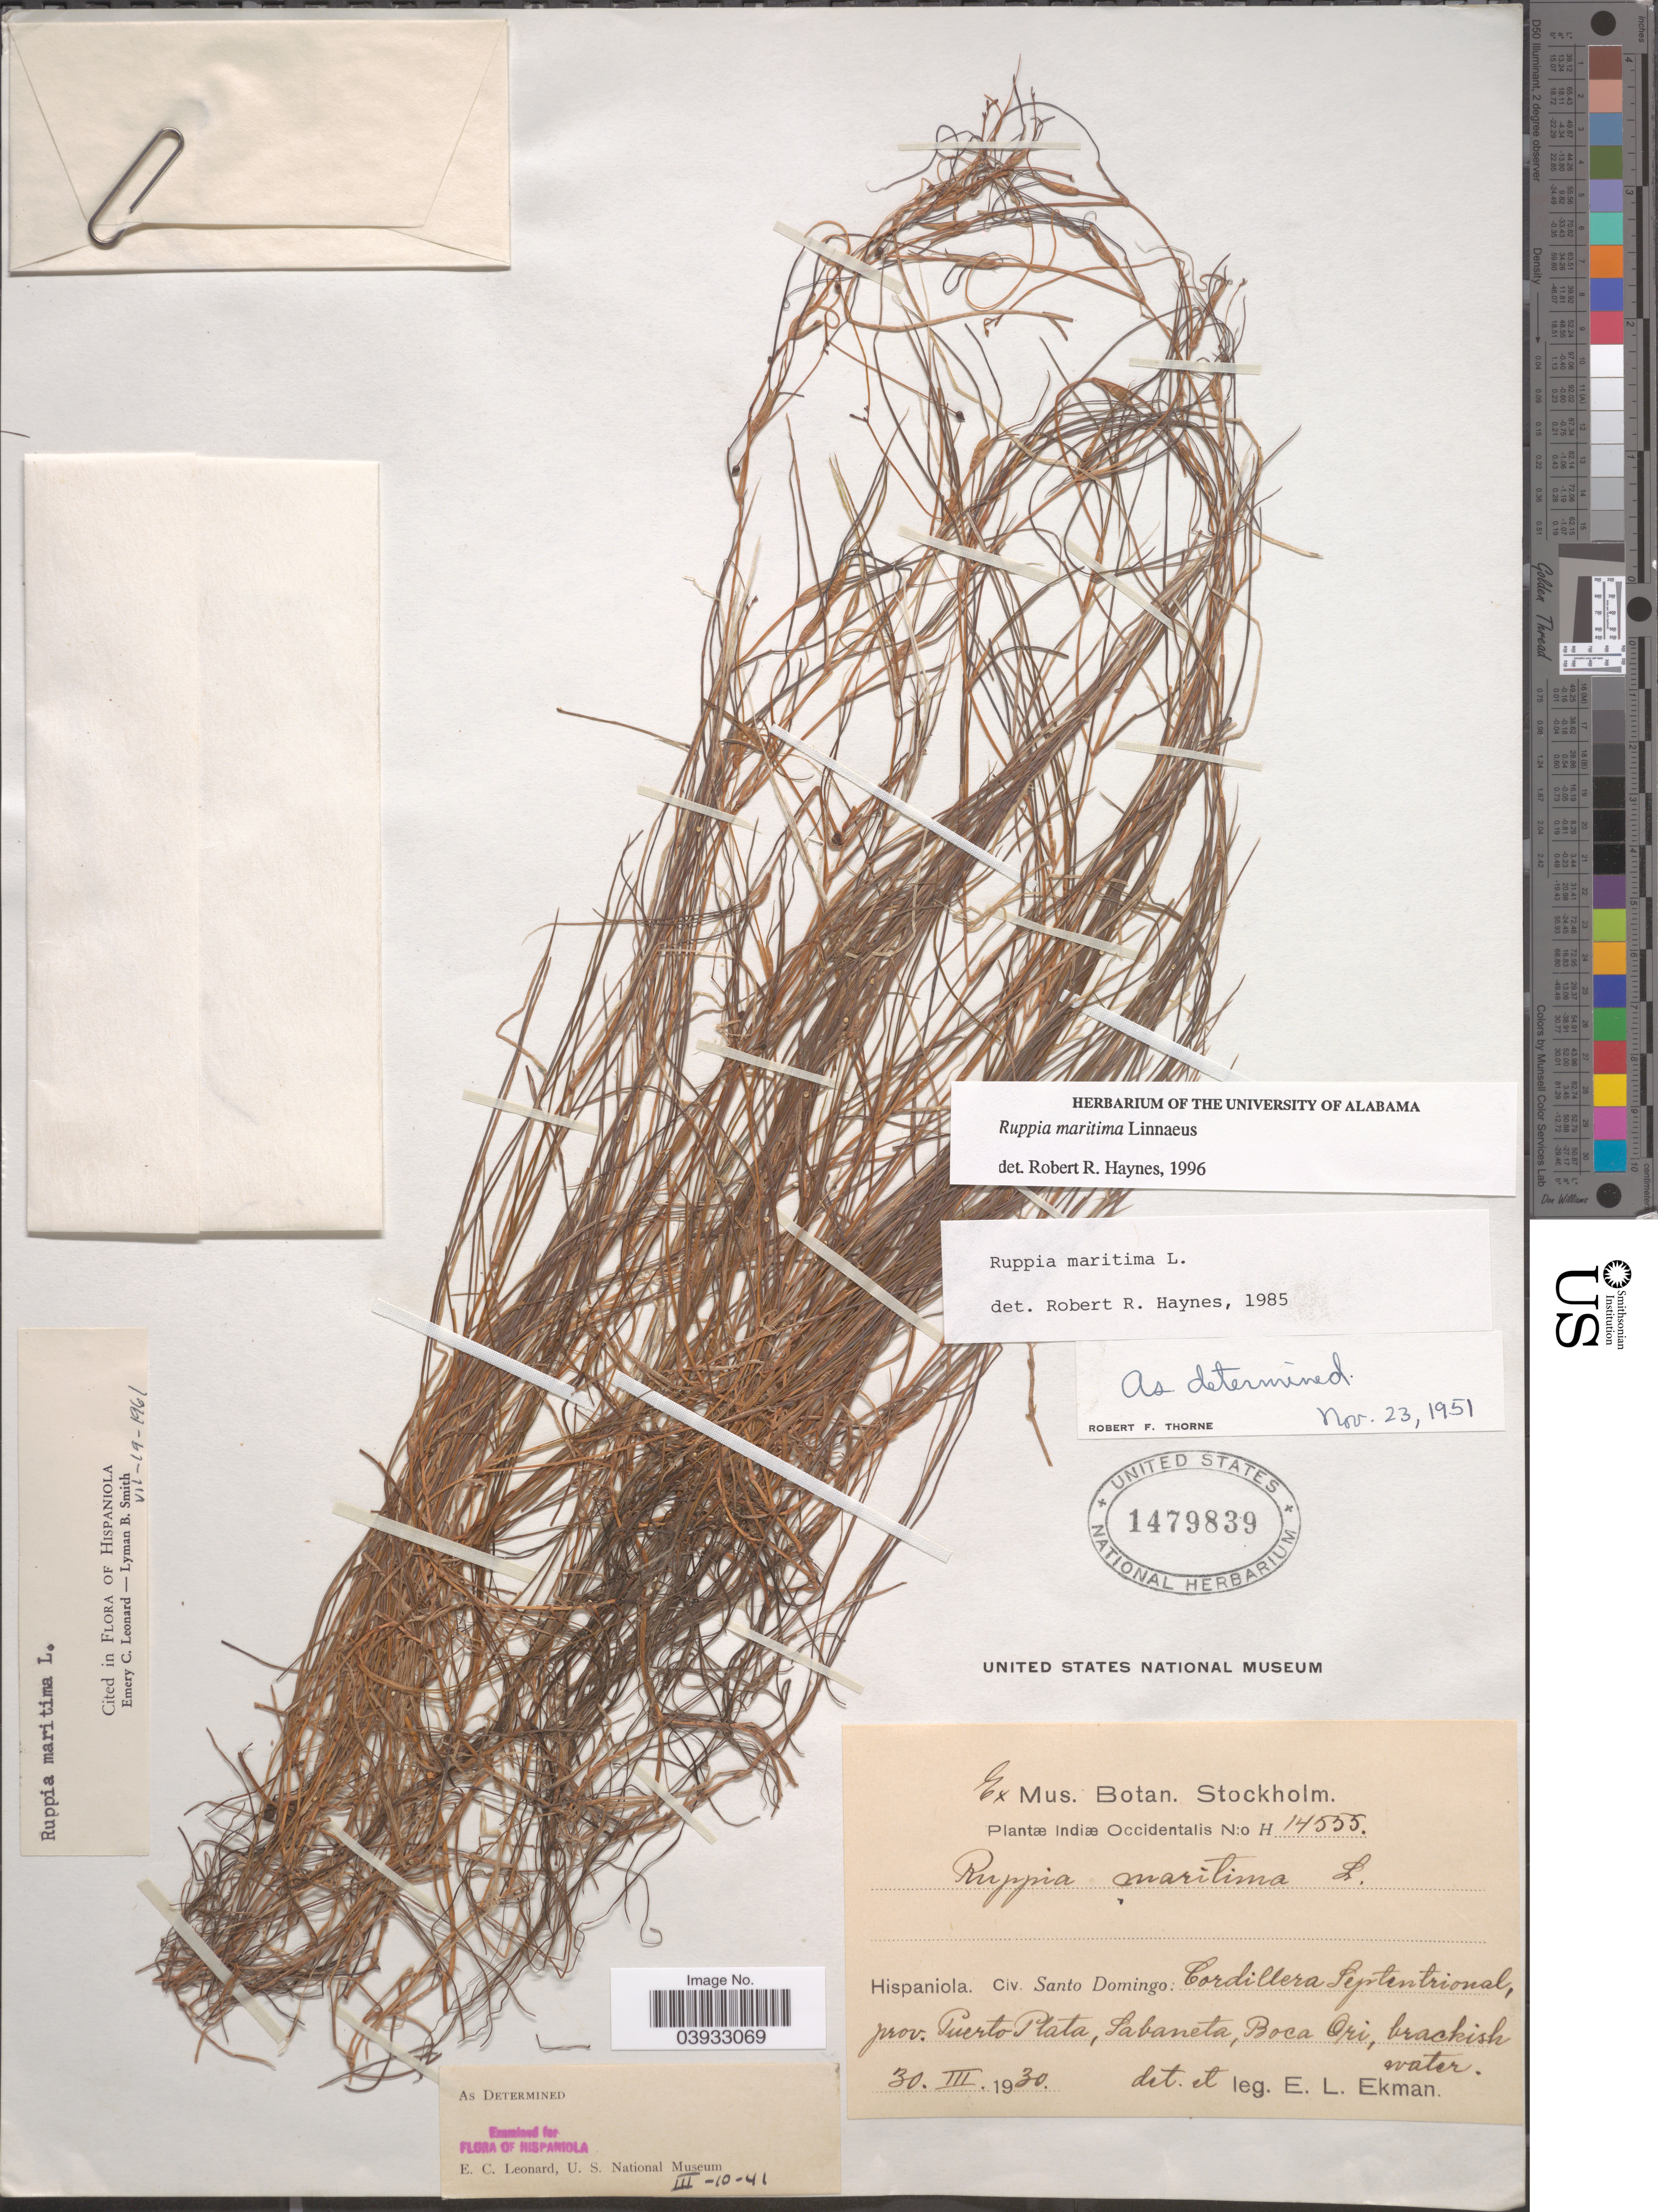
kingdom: Plantae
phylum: Tracheophyta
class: Liliopsida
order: Alismatales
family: Ruppiaceae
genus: Ruppia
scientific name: Ruppia maritima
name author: L.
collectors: E. L. Ekman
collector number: H 14555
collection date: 1930-03-30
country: Dominican Republic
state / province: Puerto Plata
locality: Indiæ Occidentalis. Hispaniola. Civ. Santo Domingo: Cordillera Septentrional, Sabaneta, Boca Ori.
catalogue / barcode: US 1479839